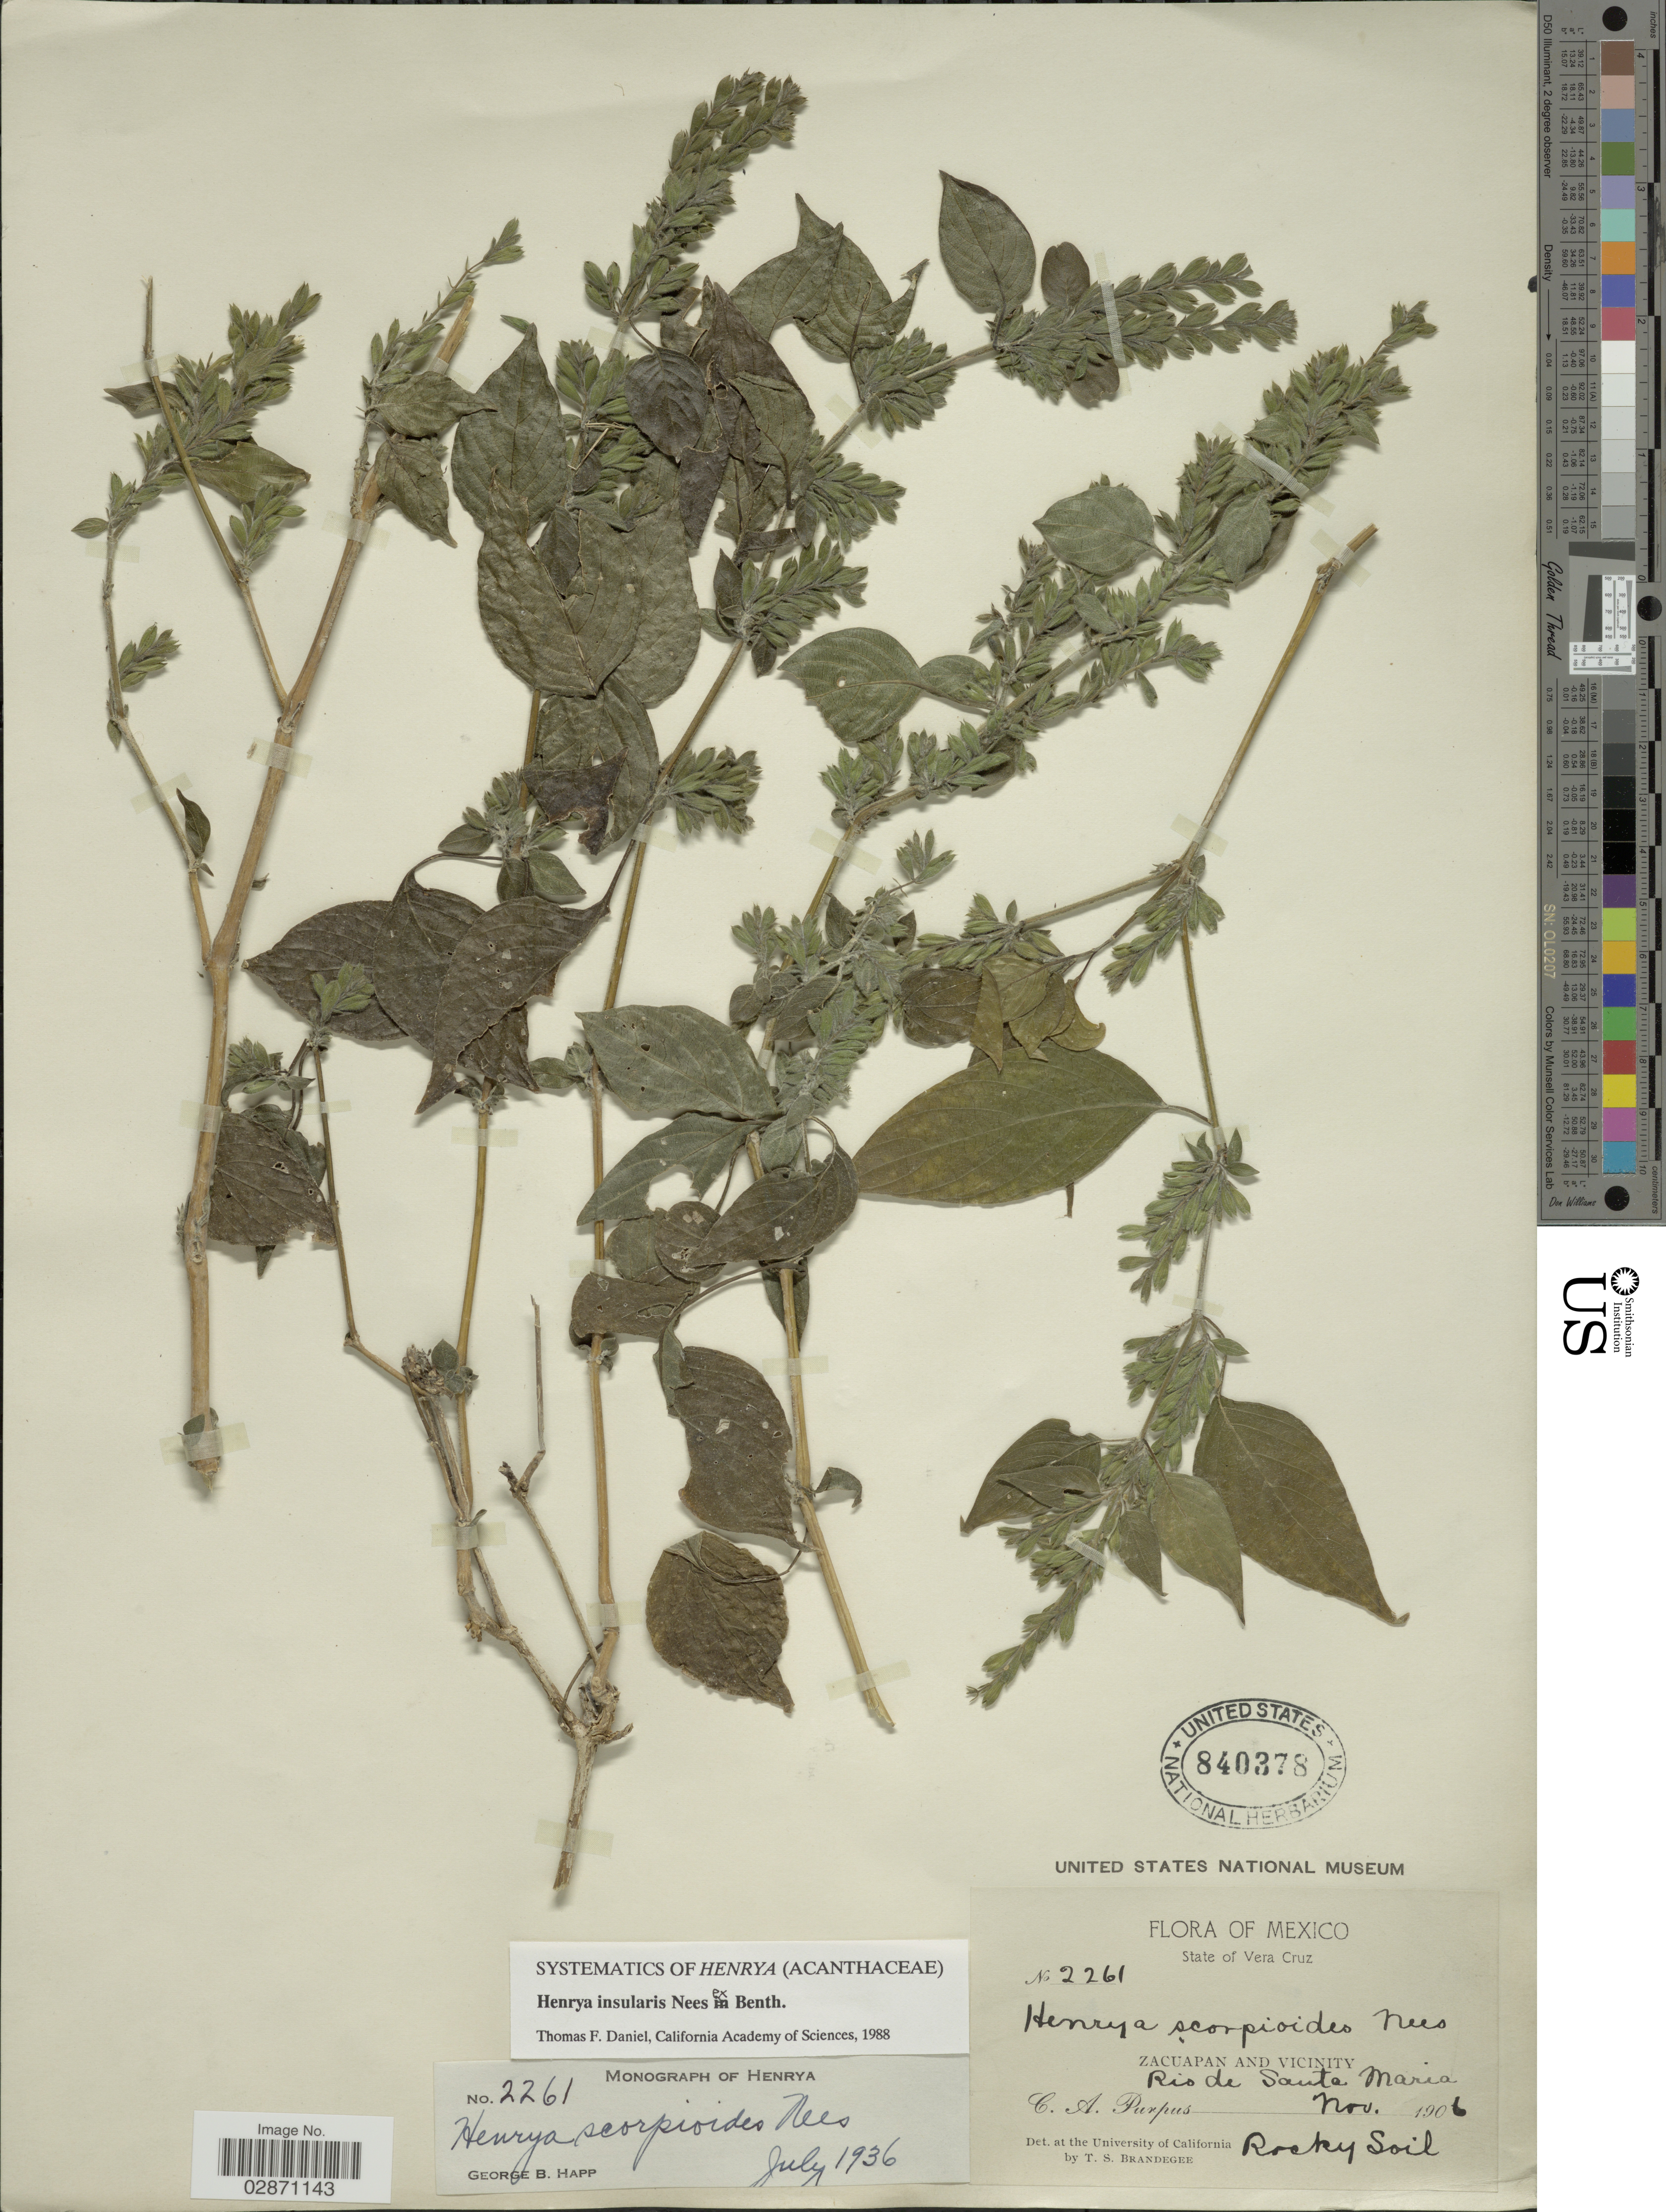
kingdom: Plantae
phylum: Tracheophyta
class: Magnoliopsida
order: Lamiales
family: Acanthaceae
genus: Henrya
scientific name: Henrya insularis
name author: Nees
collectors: C. A. Purpus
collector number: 2261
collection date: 1906-11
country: Mexico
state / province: Veracruz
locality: State of Vera Cruz. Zacuapan and vicinity. Rio de Santa Maria.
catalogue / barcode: US 840378